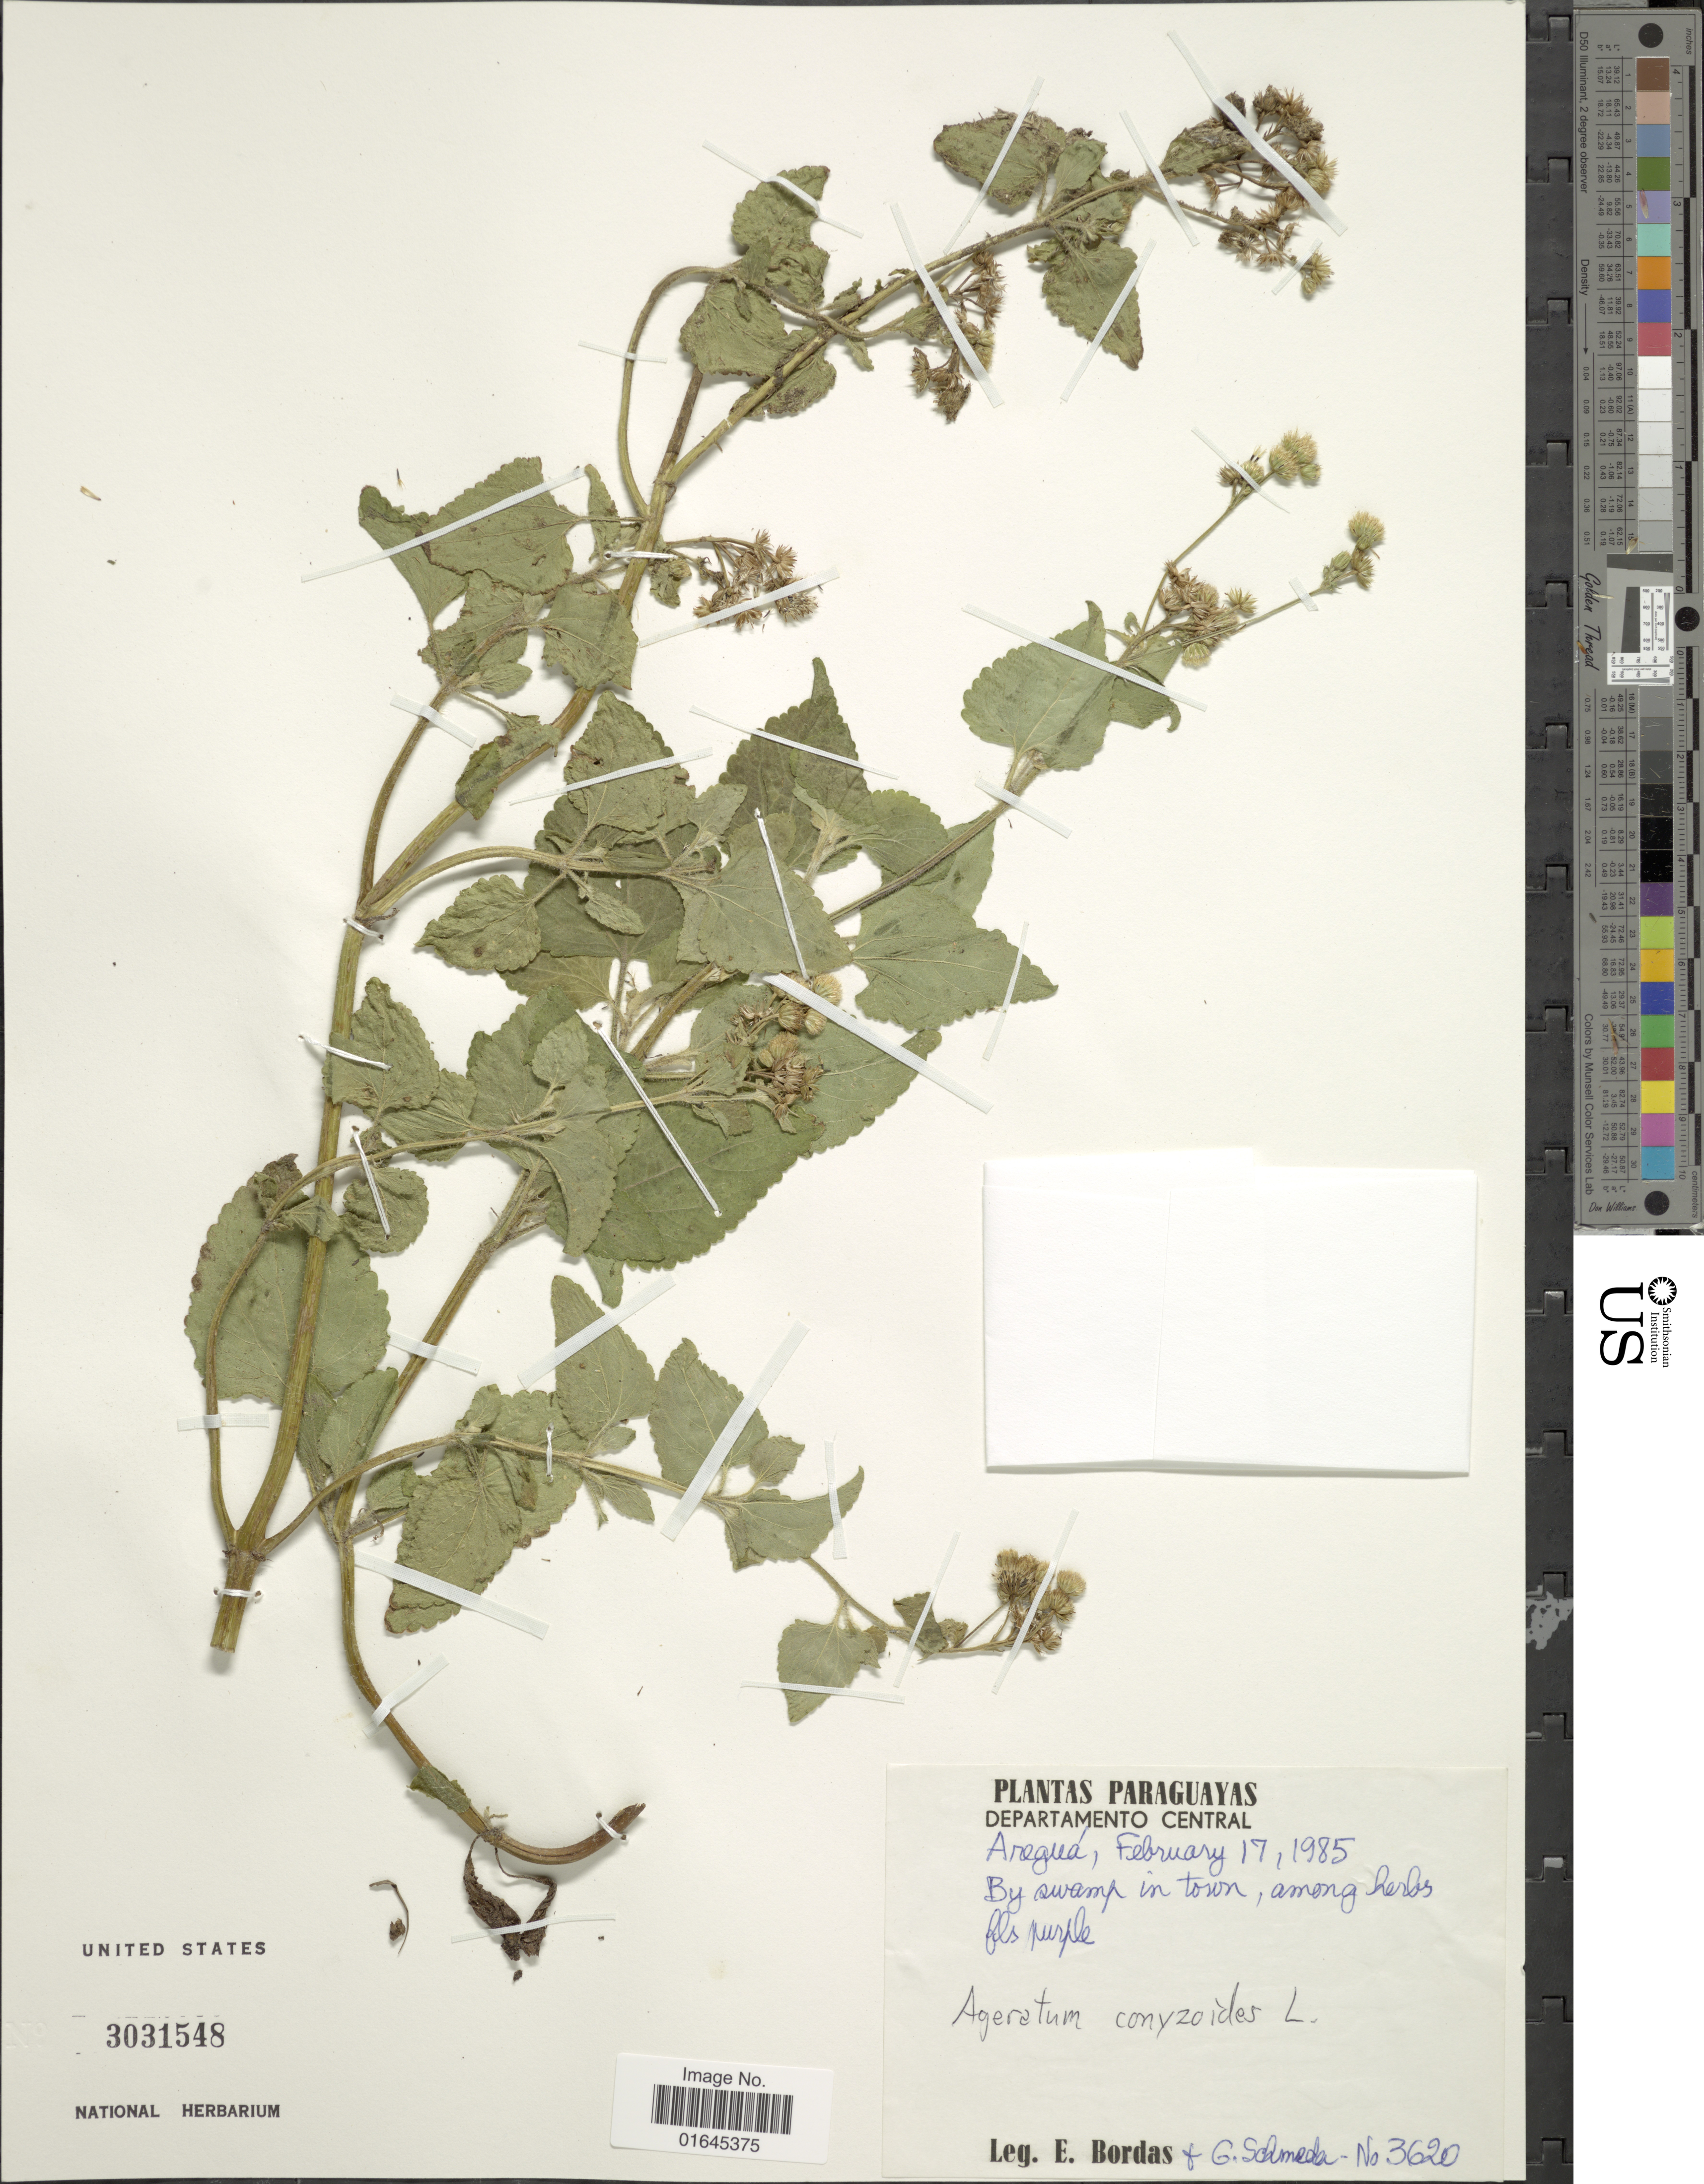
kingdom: Plantae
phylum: Tracheophyta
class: Magnoliopsida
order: Asterales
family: Asteraceae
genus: Ageratum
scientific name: Ageratum conyzoides subsp. conyzoides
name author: L.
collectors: E. Bordas & G. Schmeda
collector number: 3620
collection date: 1985-02-17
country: Paraguay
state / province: Central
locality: By swamp in town, Areguá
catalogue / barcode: US 3031548